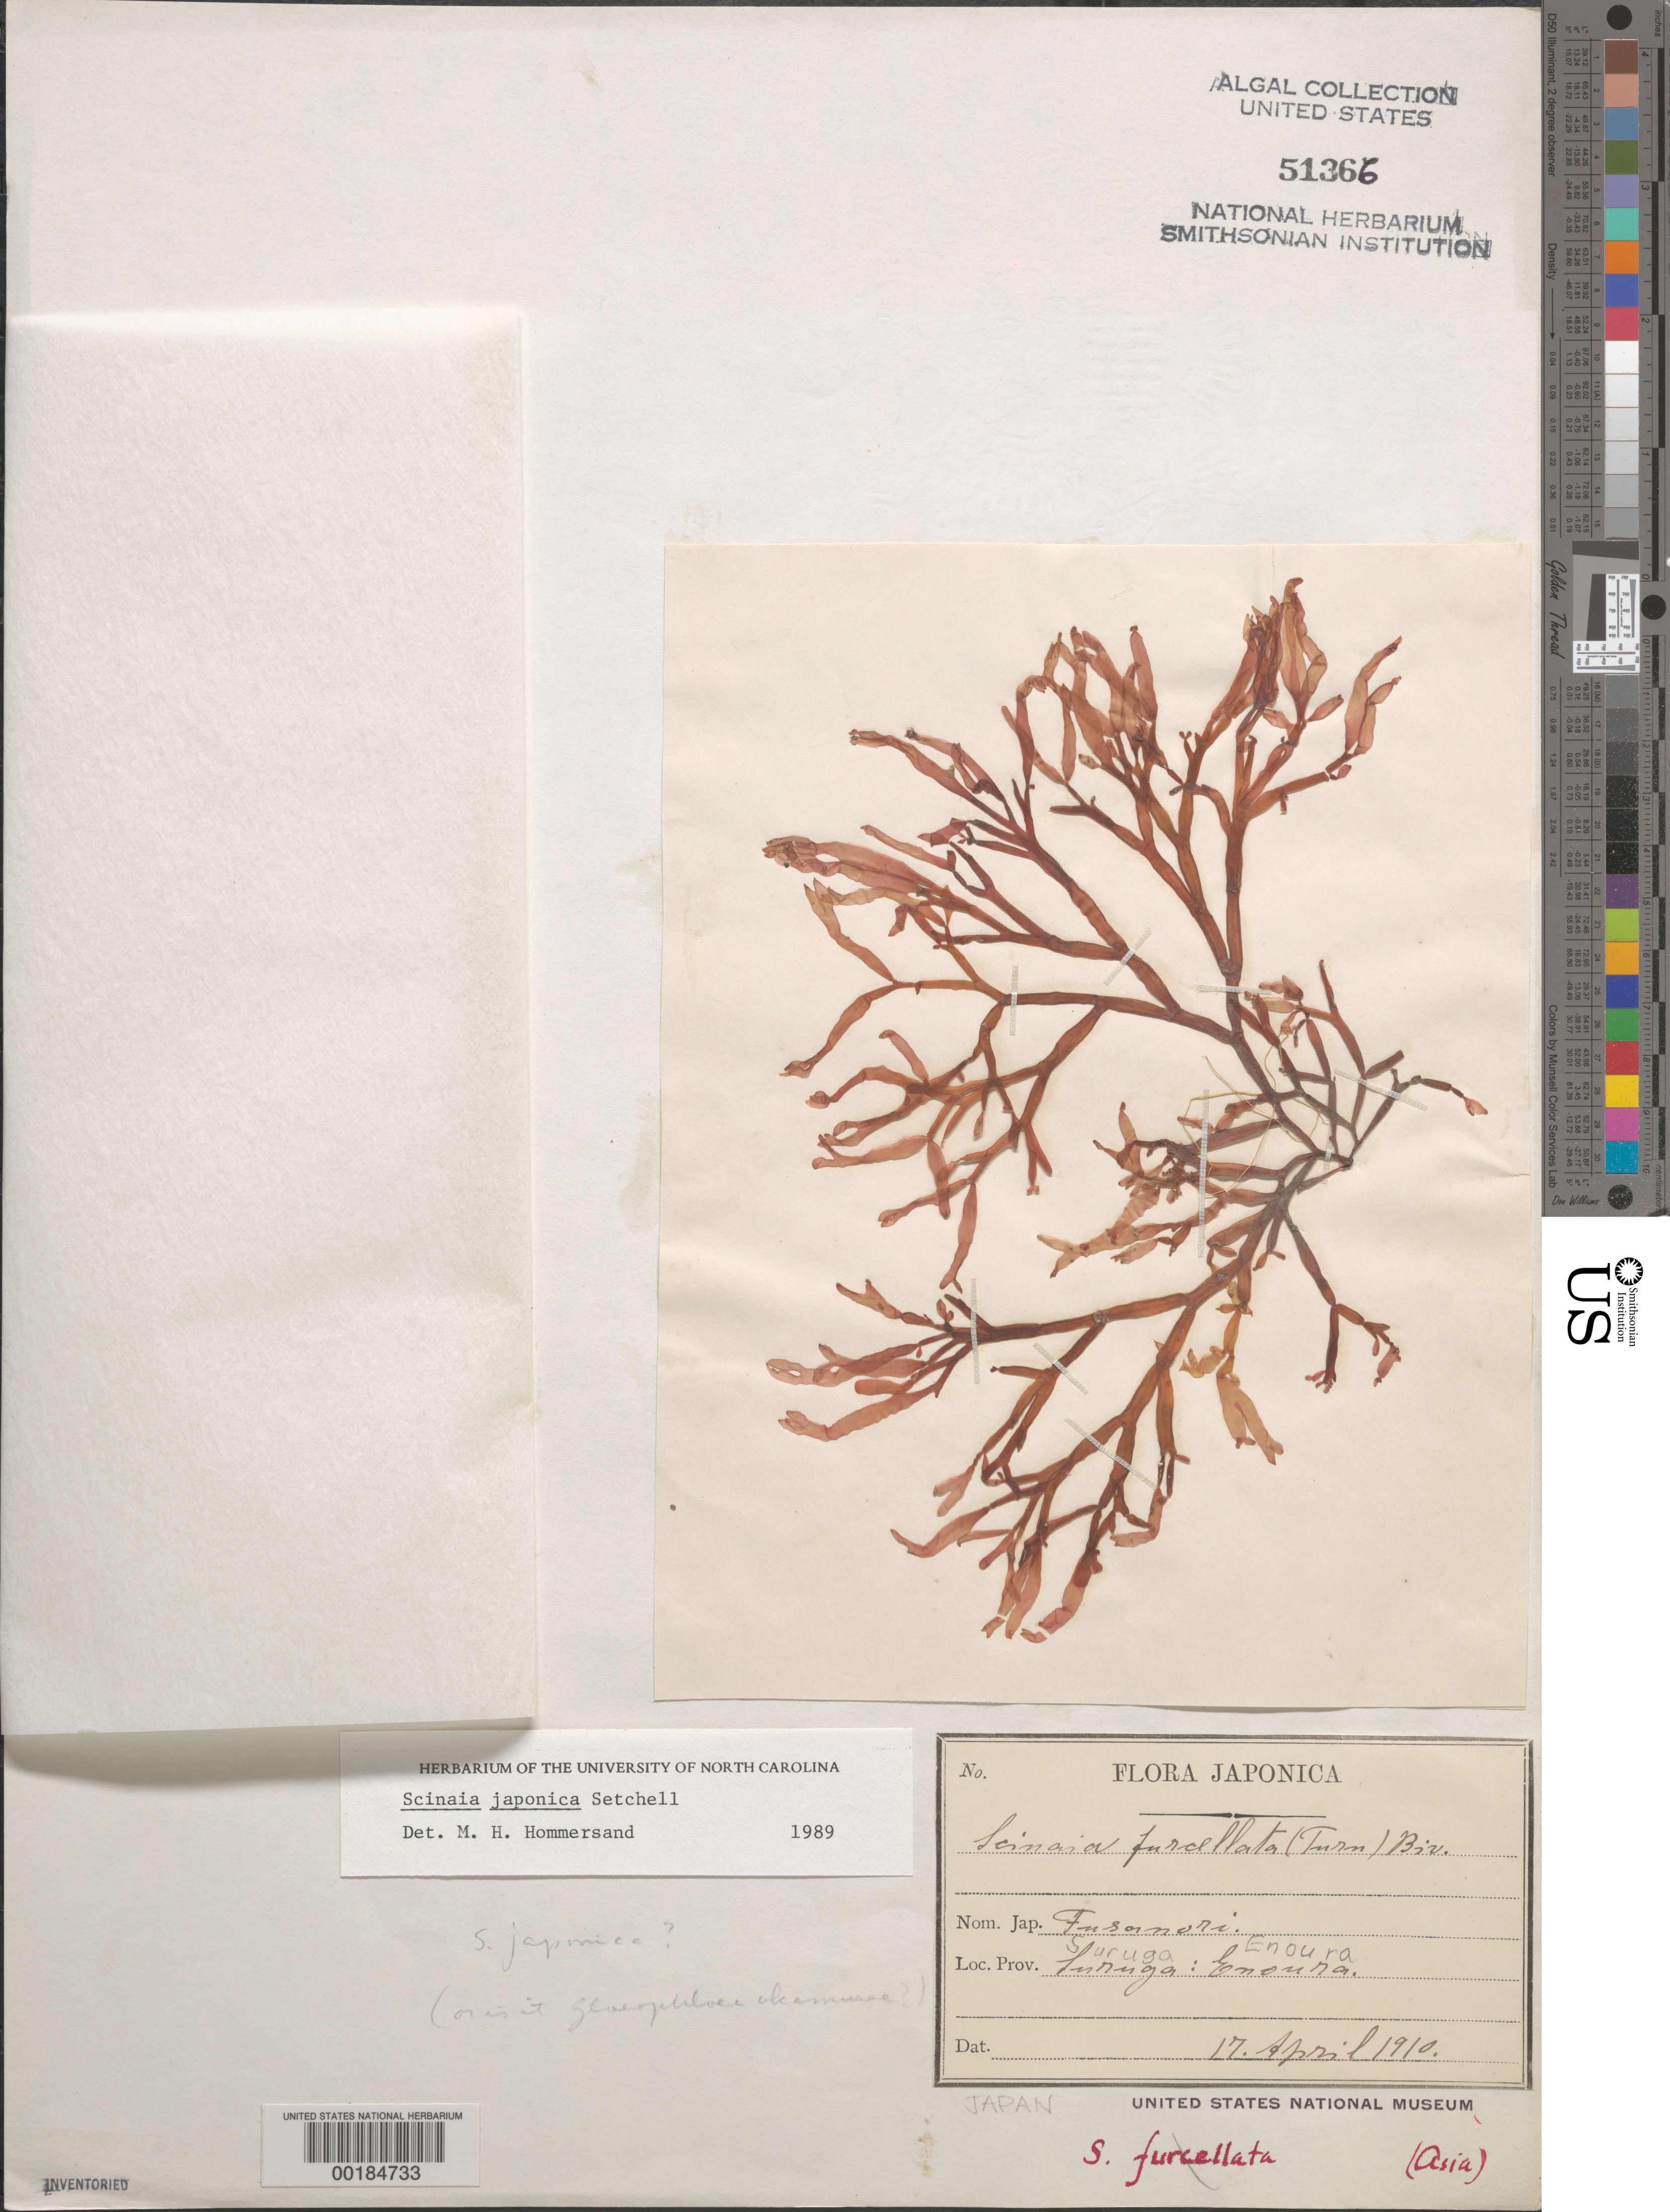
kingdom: Plantae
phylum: Rhodophyta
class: Florideophyceae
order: Nemaliales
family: Scinaiaceae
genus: Scinaia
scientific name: Scinaia japonica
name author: Setch.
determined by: Hommersand, M. H.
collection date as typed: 17 Apr 1910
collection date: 1910-04-17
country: Japan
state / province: Sizuoka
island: Honshu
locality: Enoura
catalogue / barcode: US 51366